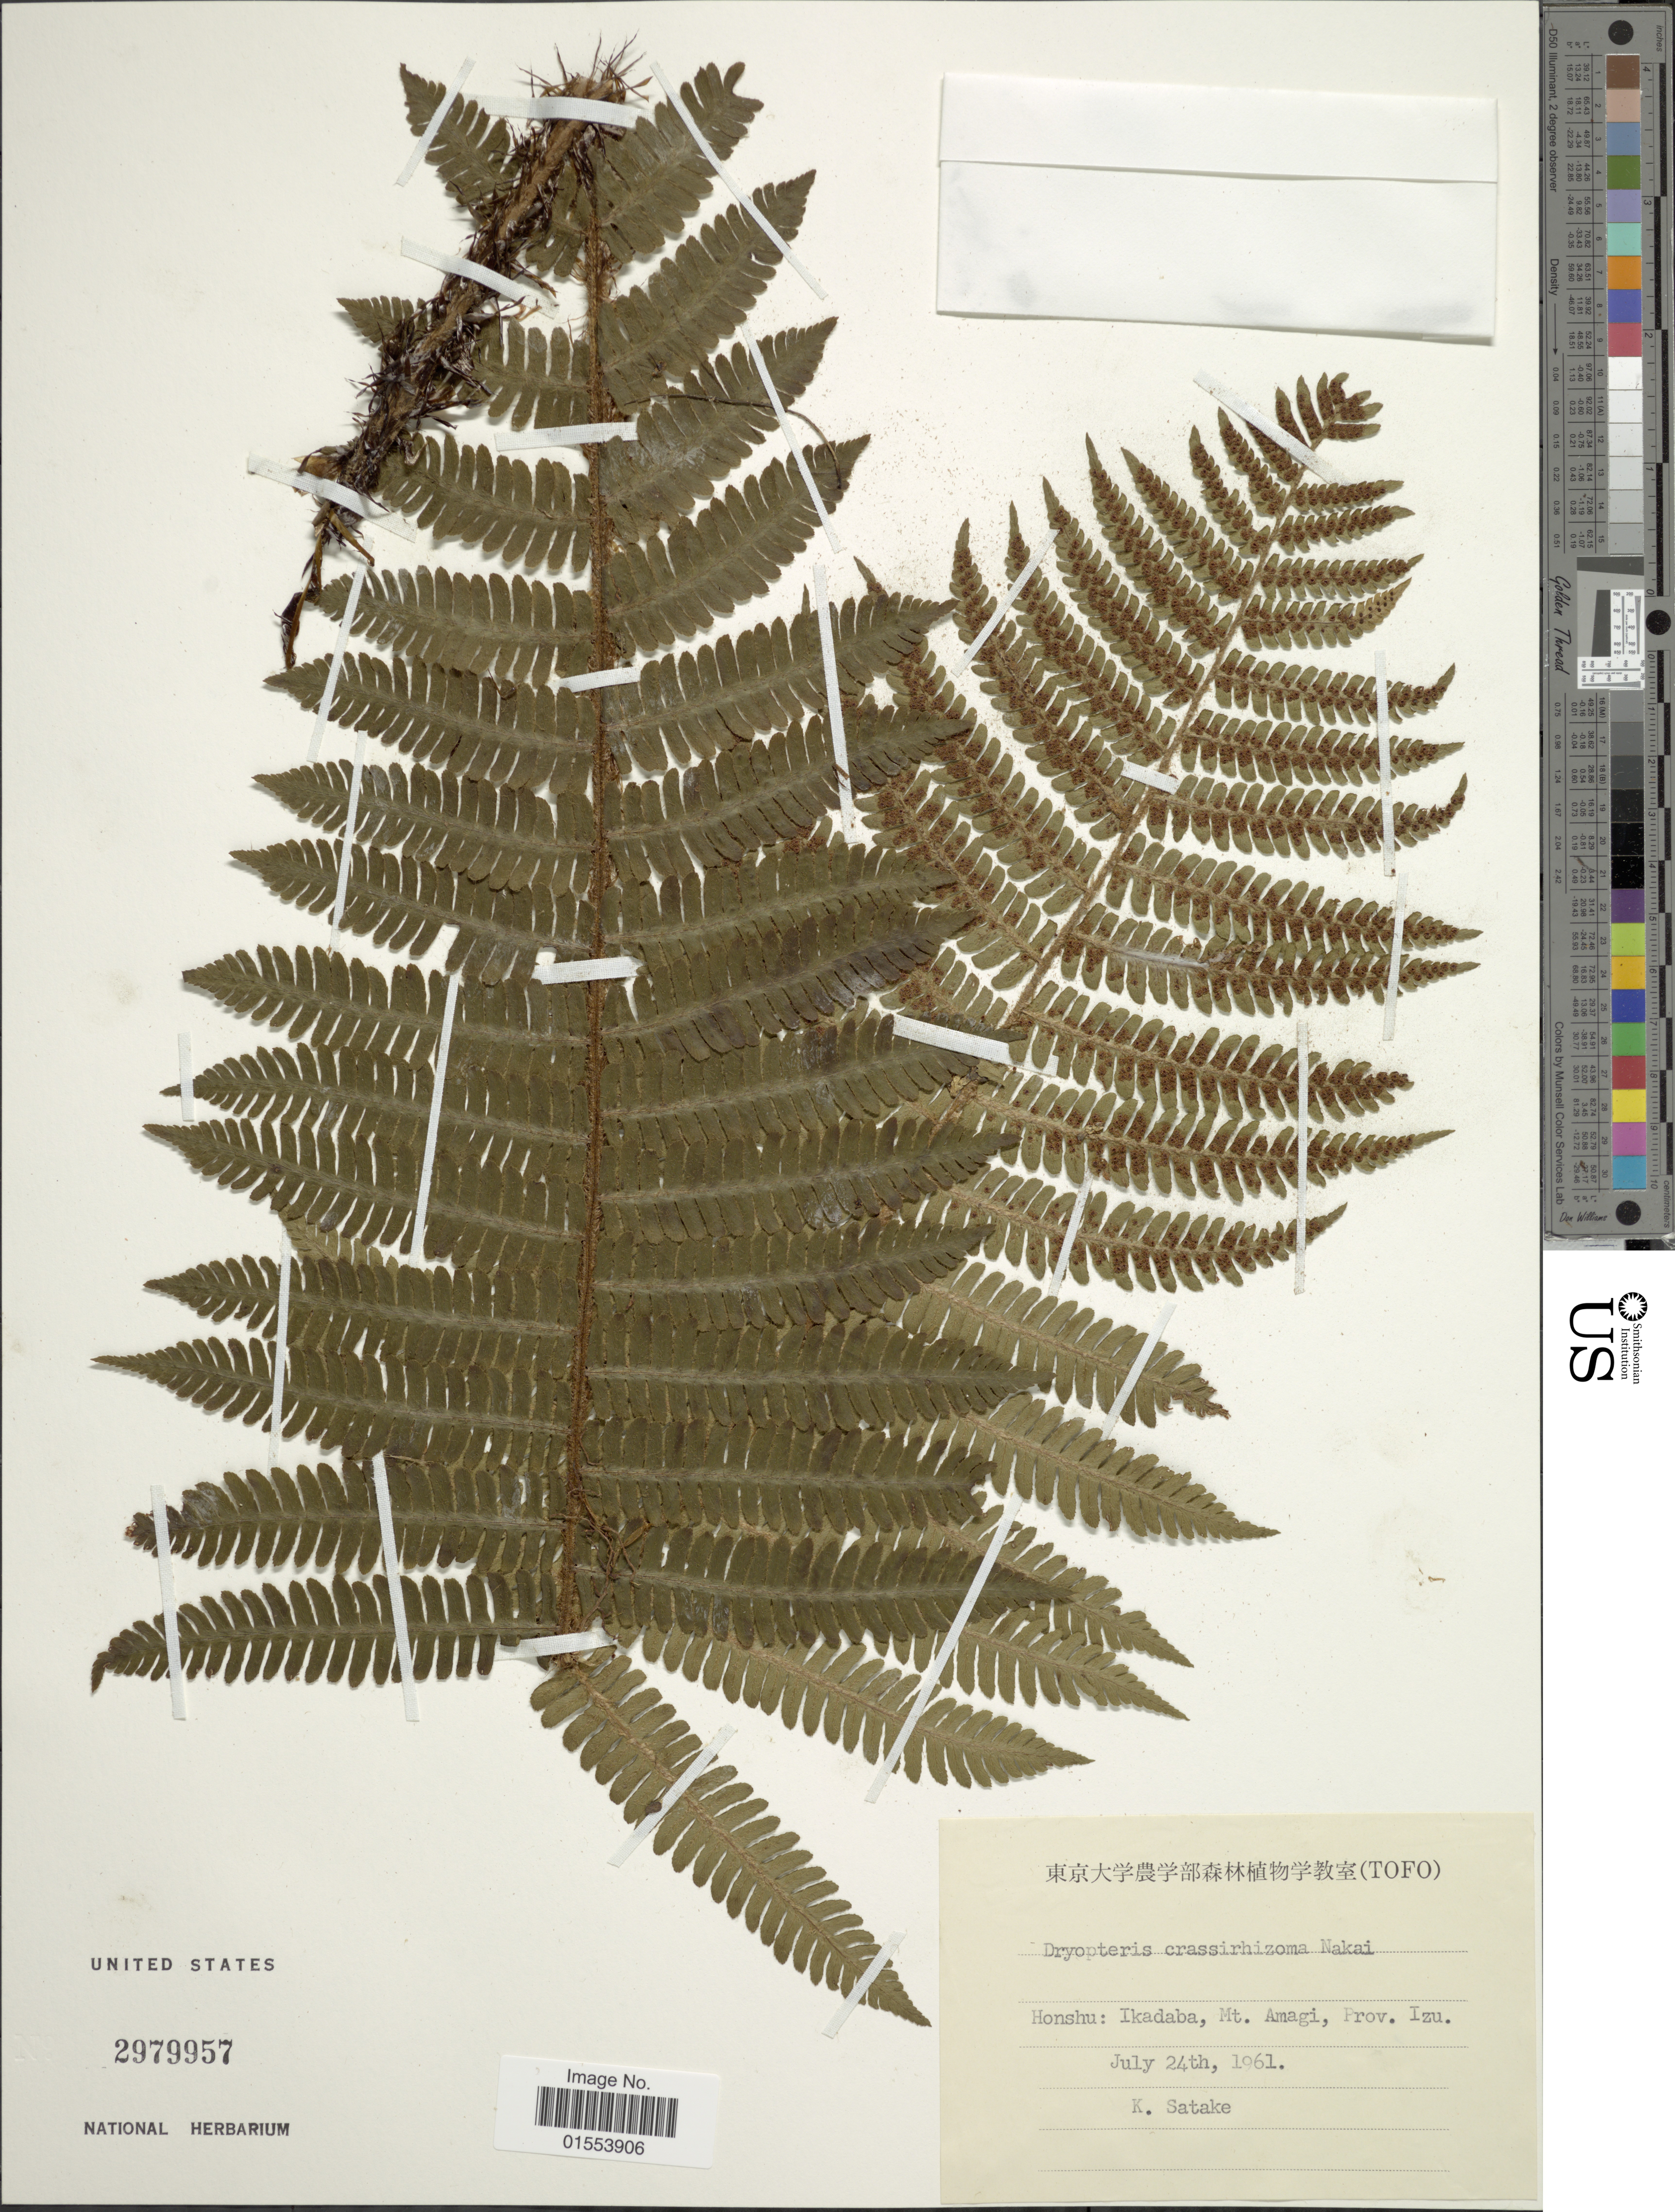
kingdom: Plantae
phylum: Tracheophyta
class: Polypodiopsida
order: Polypodiales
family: Dryopteridaceae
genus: Dryopteris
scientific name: Dryopteris crassirhizoma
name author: Nakai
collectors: K. Satake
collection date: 1961-07-24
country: Japan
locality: Honshu: Ikadaba, Mt. Amagi, Prov. Izu.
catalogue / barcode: US 2979957